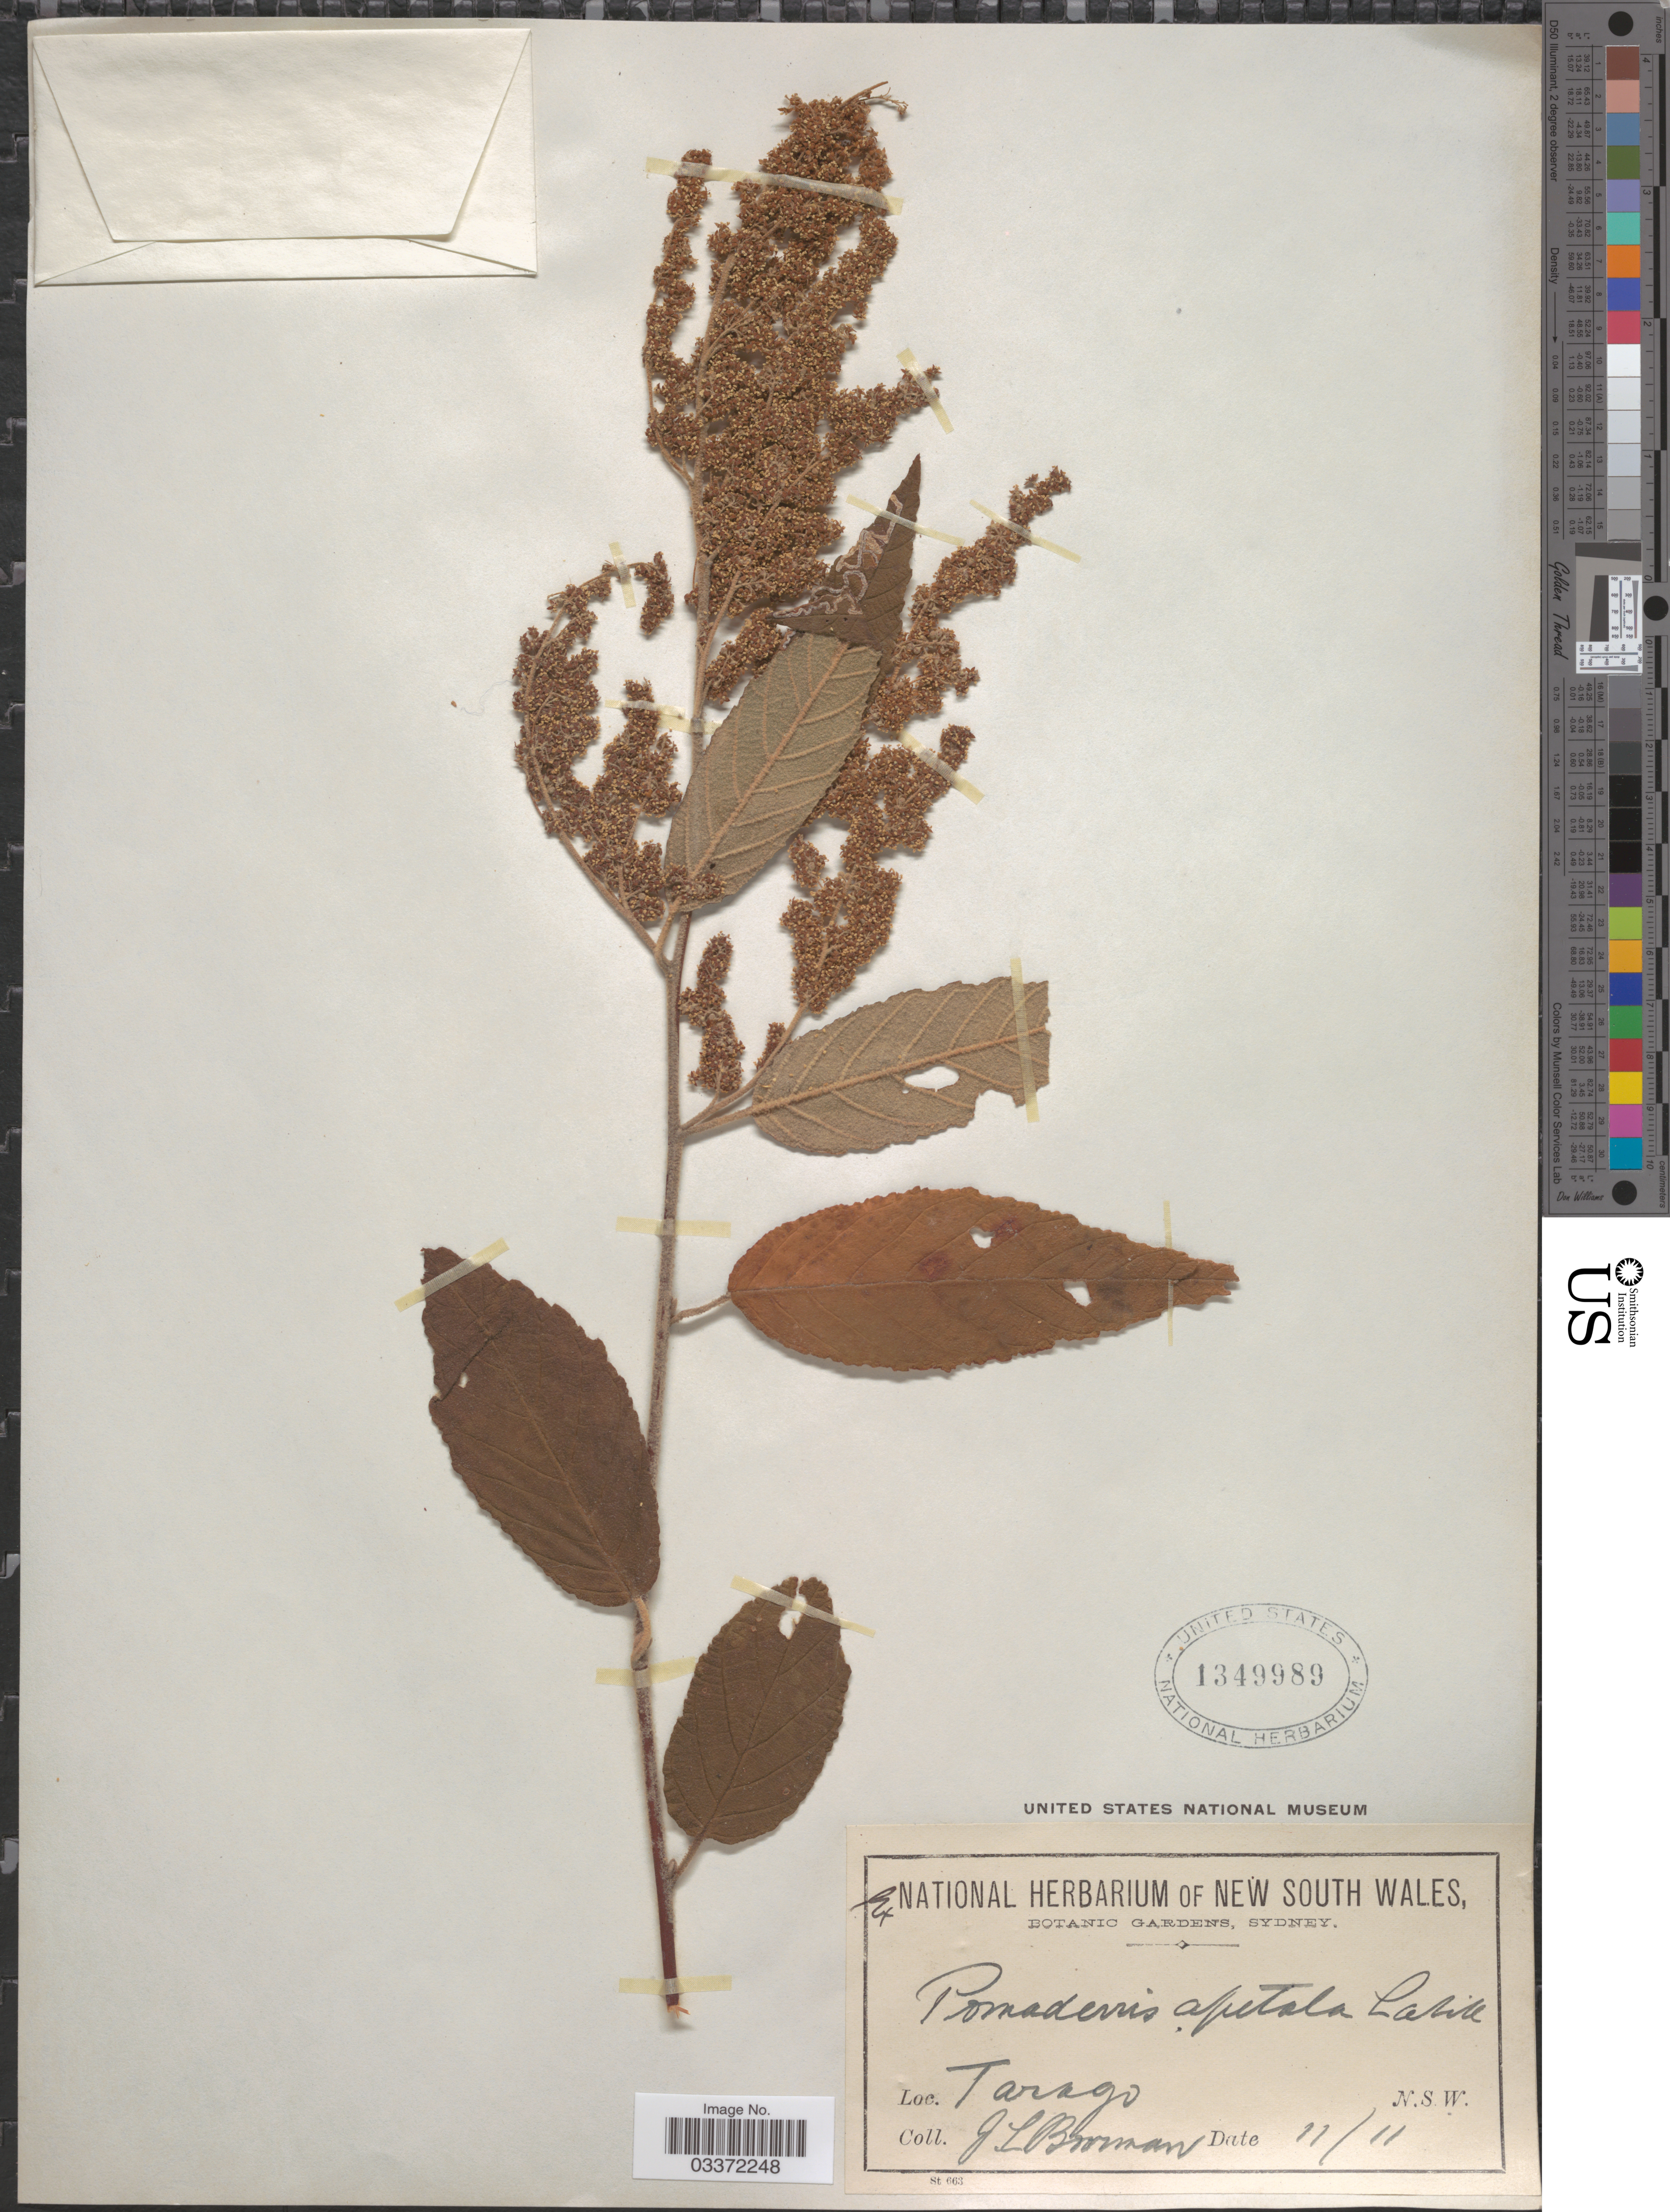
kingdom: Plantae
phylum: Tracheophyta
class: Magnoliopsida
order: Rosales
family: Rhamnaceae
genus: Pomaderris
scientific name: Pomaderris apetala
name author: Labill.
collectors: J. Boorman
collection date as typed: Transcribed d/m/y: /11/11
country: Australia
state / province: New South Wales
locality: Tarago.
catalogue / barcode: US 1349989